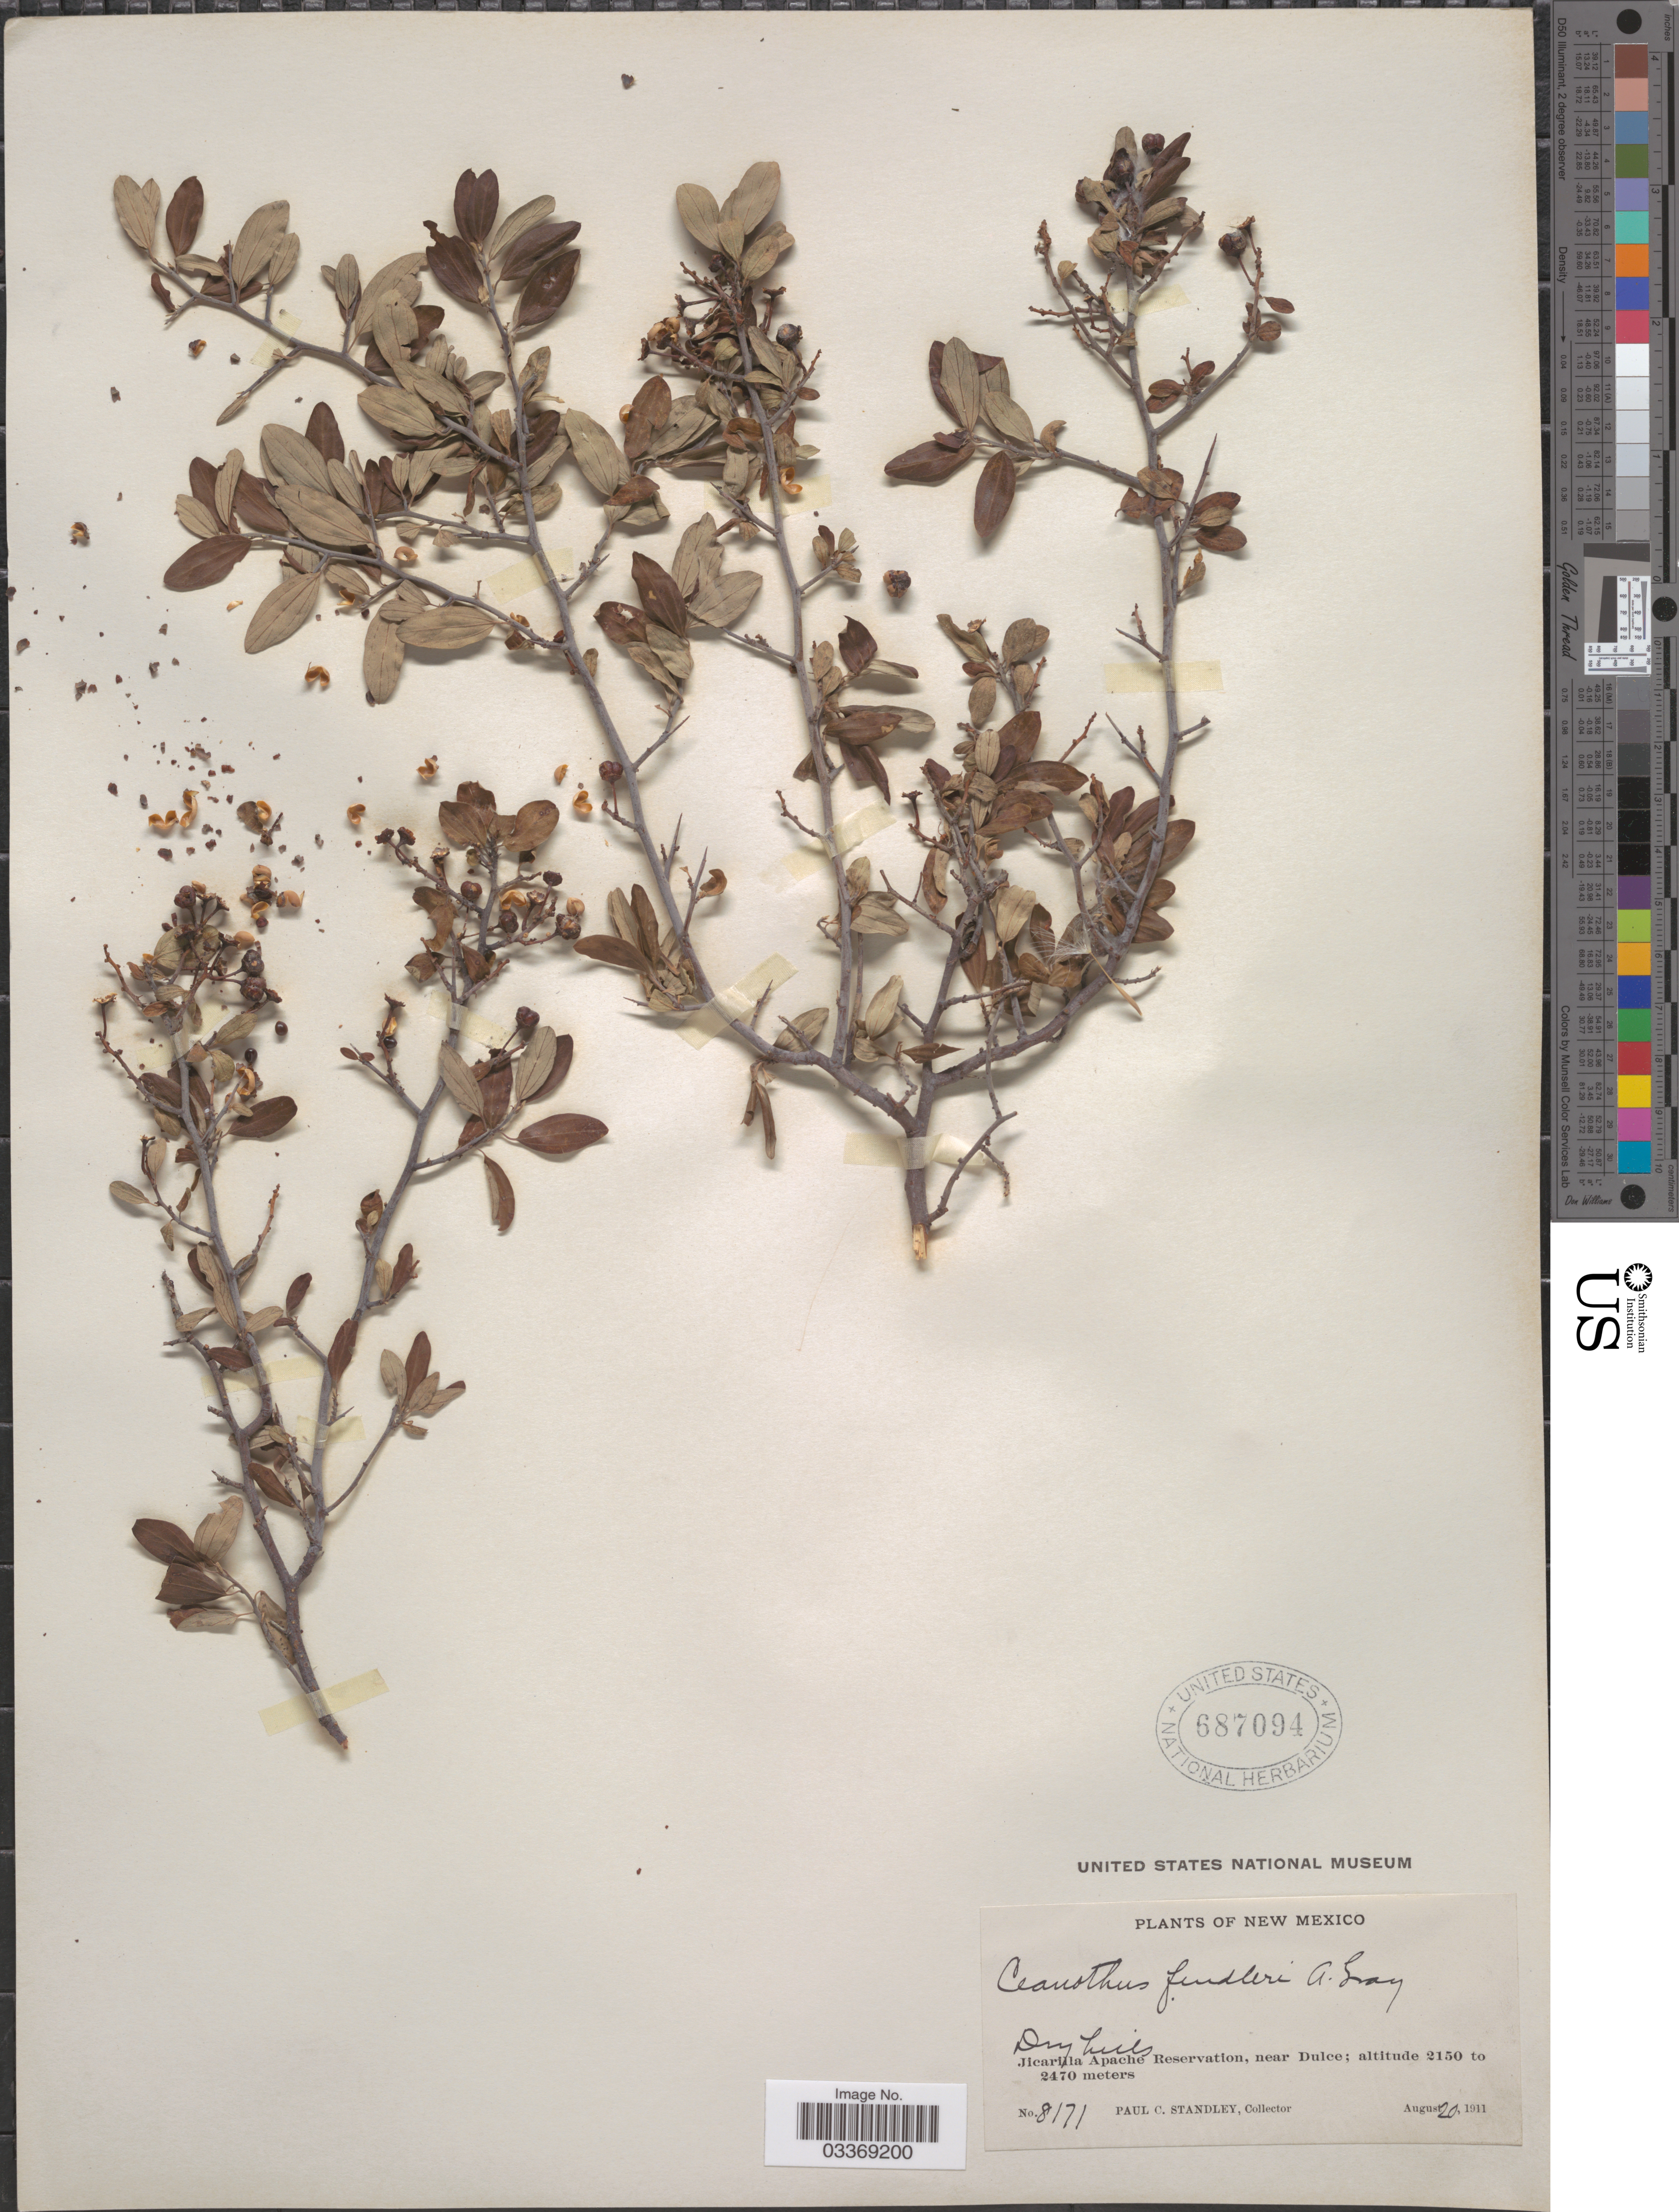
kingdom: Plantae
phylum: Tracheophyta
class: Magnoliopsida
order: Rosales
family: Rhamnaceae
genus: Ceanothus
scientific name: Ceanothus fendleri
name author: A. Gray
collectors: P. C. Standley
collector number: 8171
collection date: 1911-08-20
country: United States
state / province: New Mexico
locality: Jicarilla Apache Reservation, near Dulce.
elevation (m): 2150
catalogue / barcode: US 687094